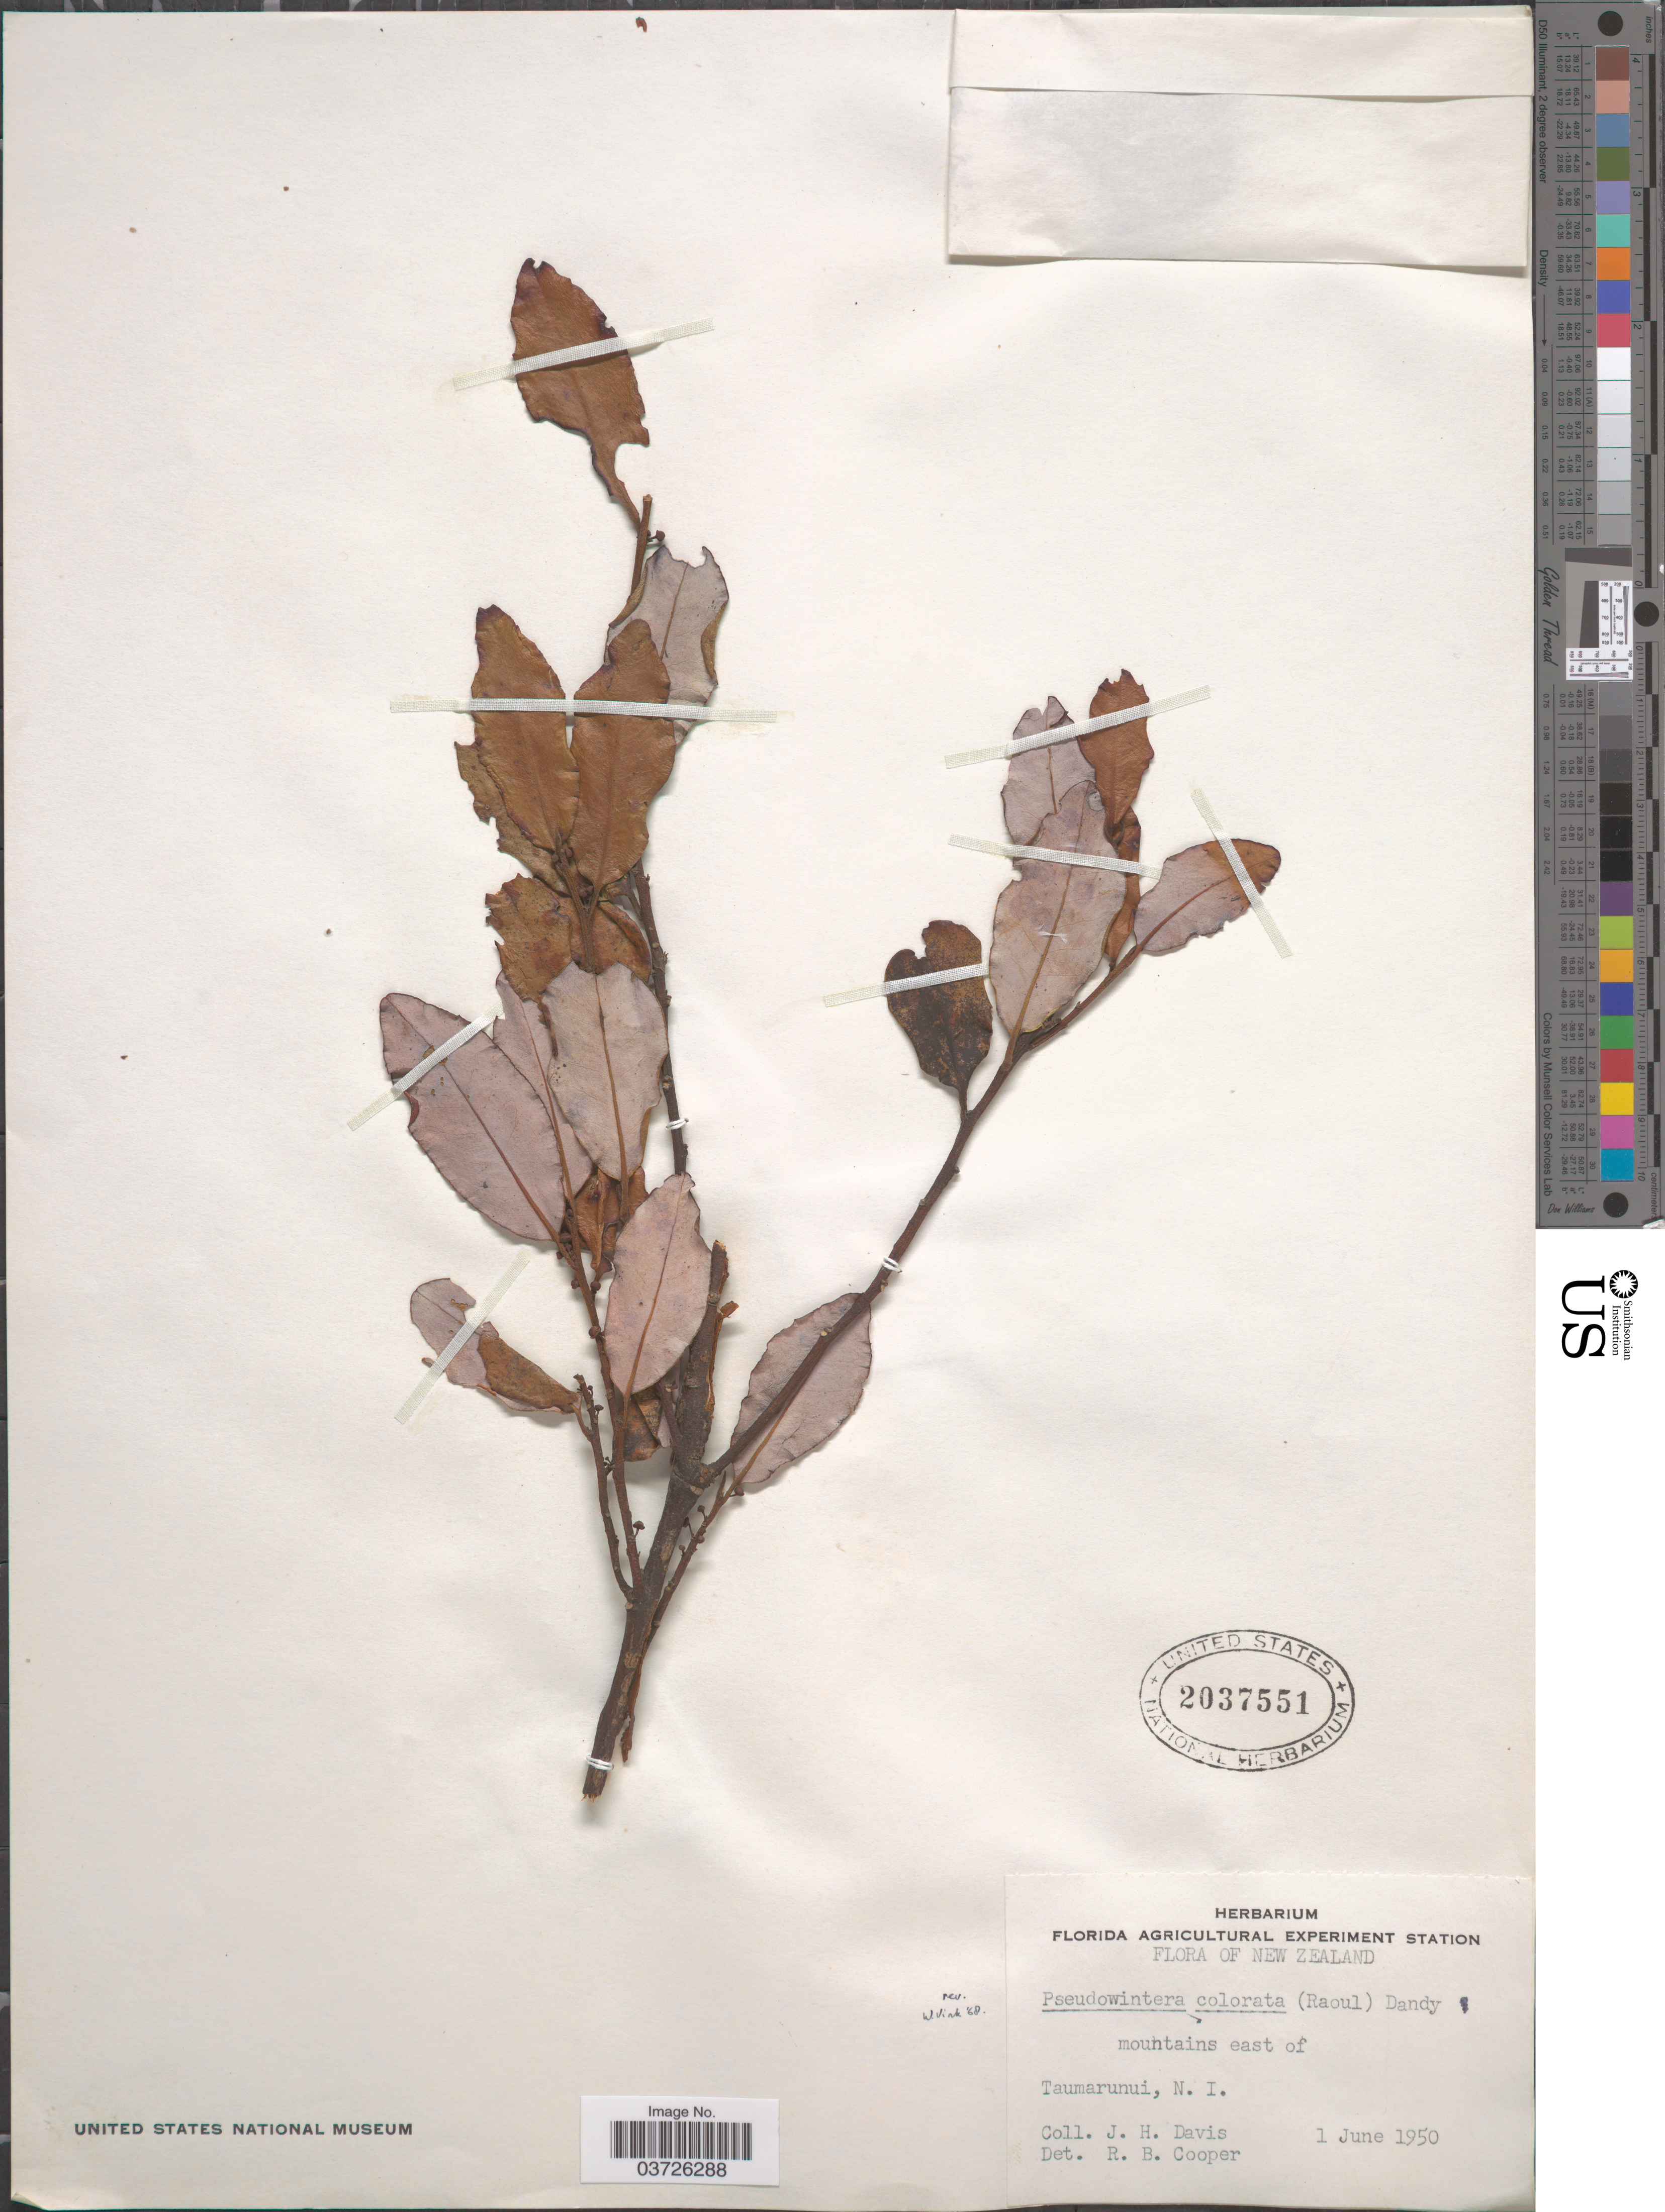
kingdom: Plantae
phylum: Tracheophyta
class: Magnoliopsida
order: Canellales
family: Winteraceae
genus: Pseudowintera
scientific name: Pseudowintera colorata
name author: (Raoul) Dandy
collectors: J. Davis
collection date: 1950-06-01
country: New Zealand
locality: Mountains east of Taumarunui, N. I.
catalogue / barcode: US 2037551